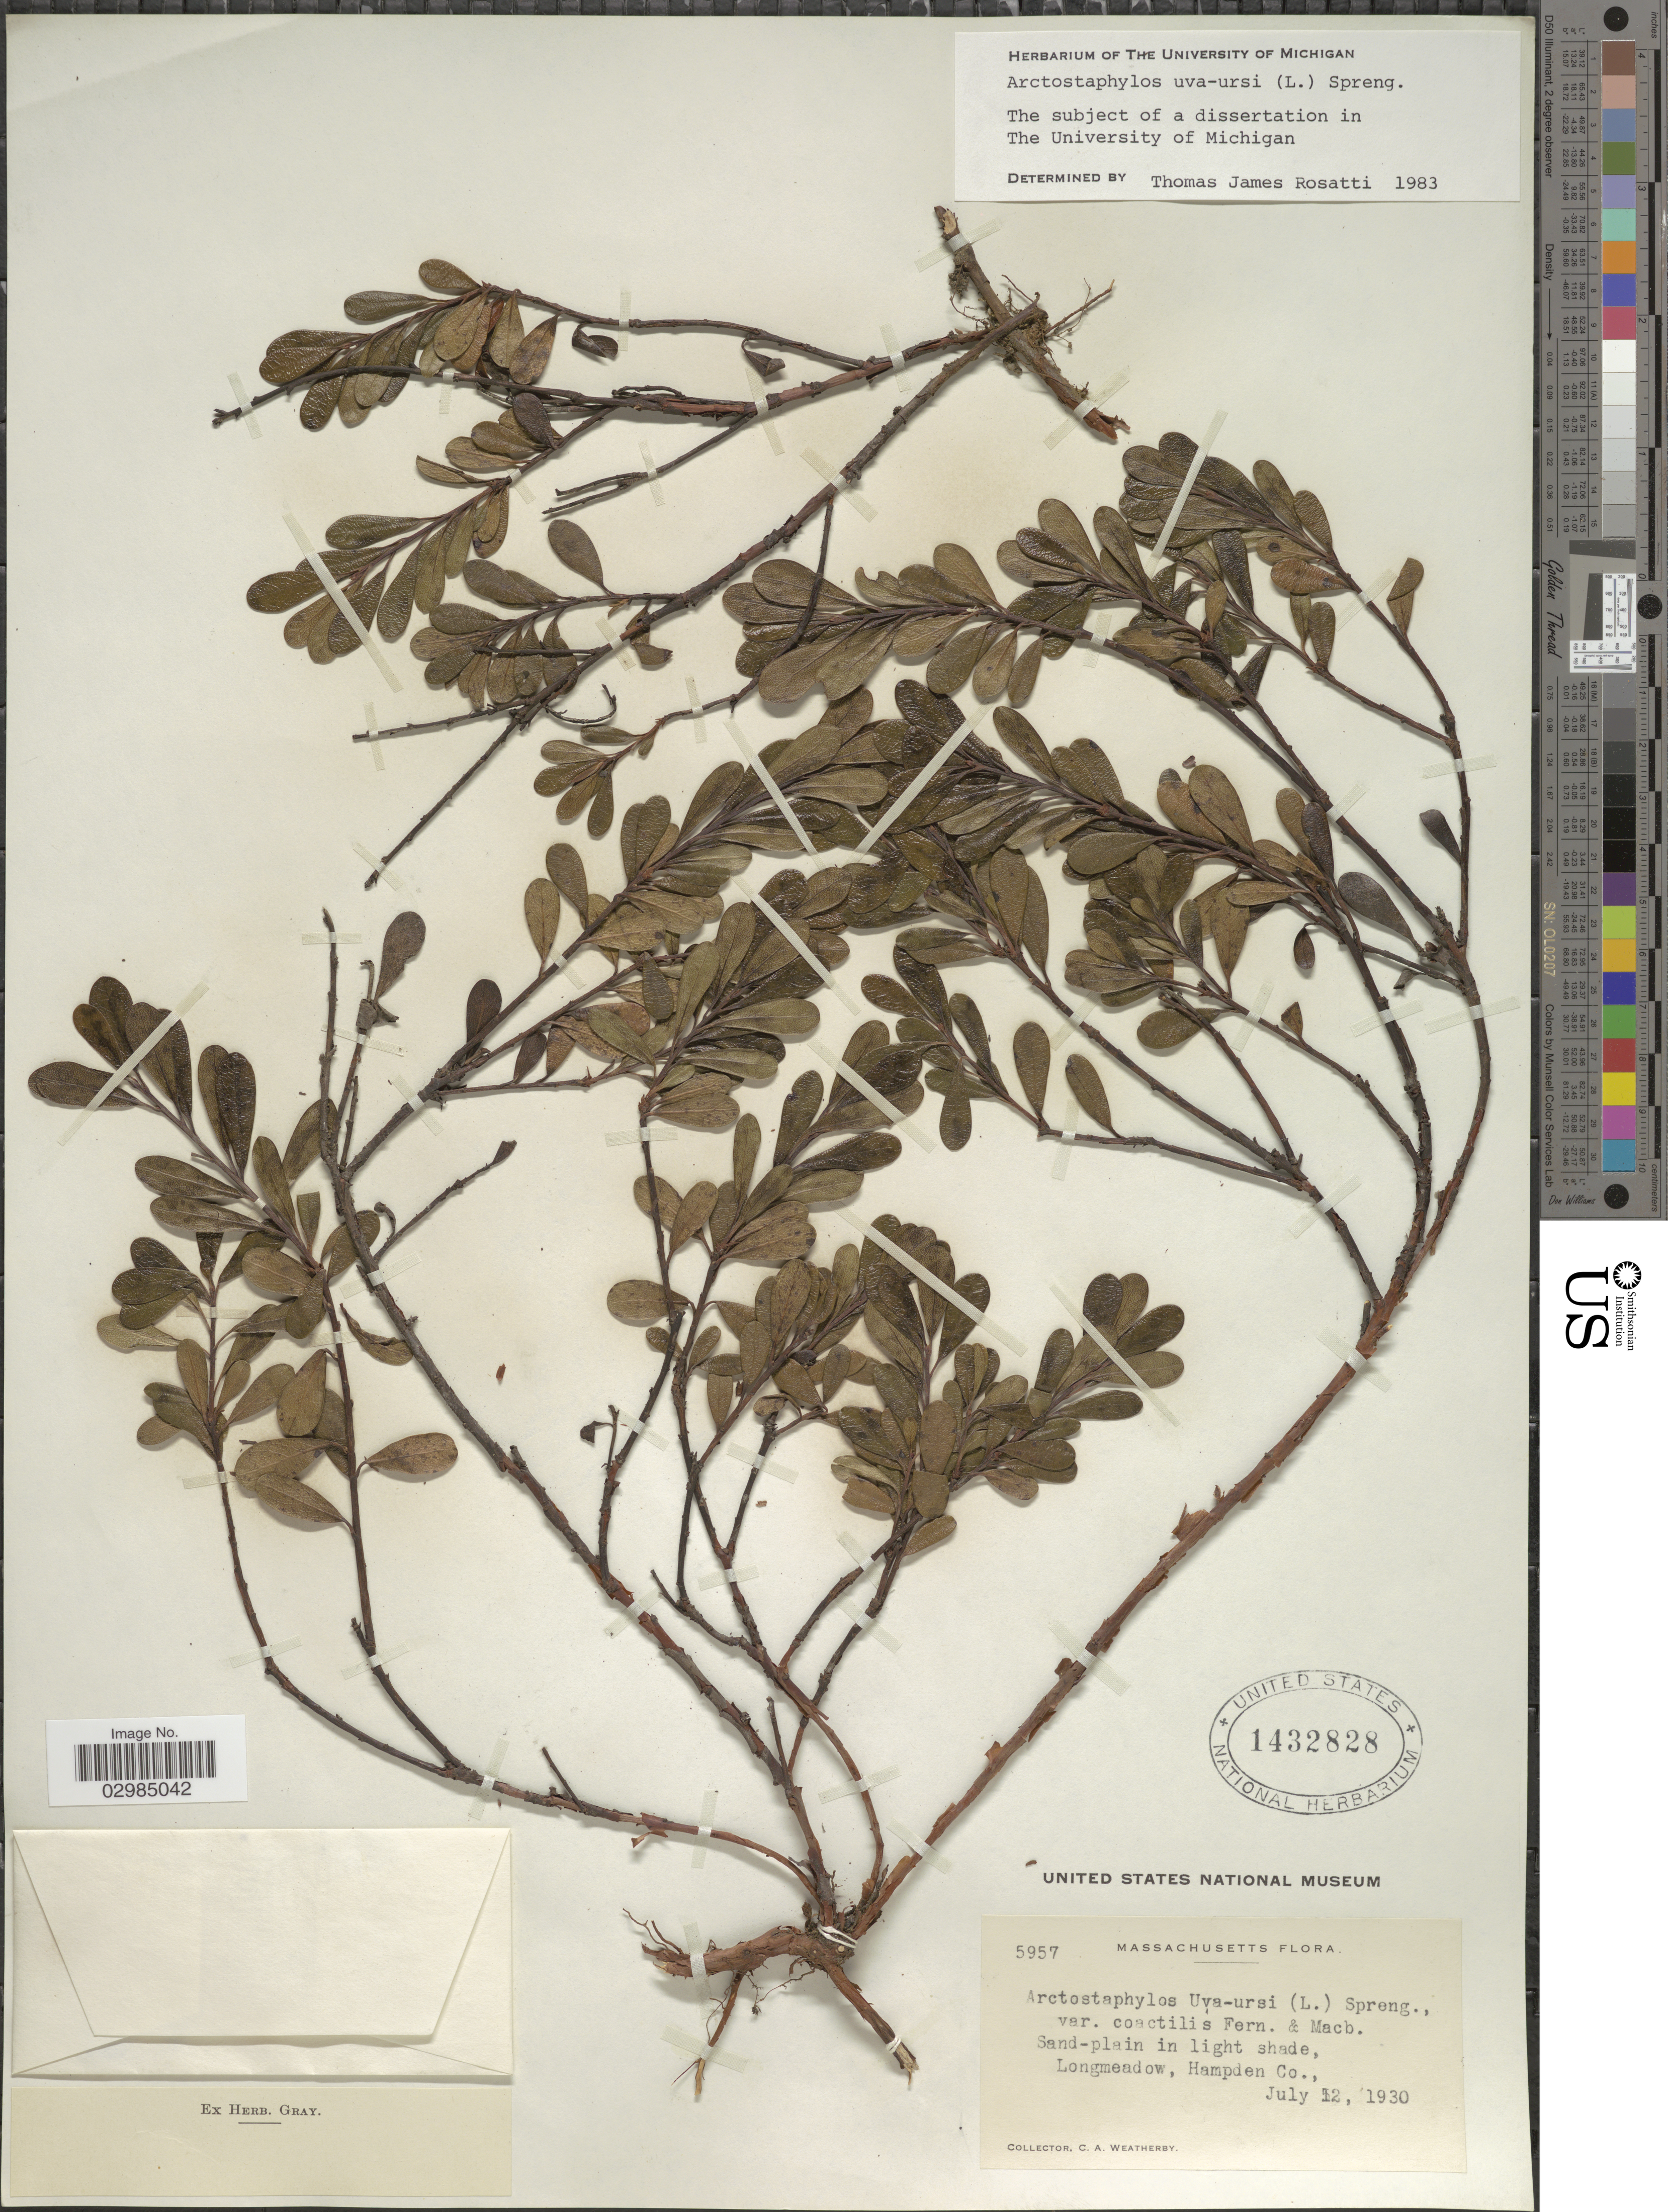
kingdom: Plantae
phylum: Tracheophyta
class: Magnoliopsida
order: Ericales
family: Ericaceae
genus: Arctostaphylos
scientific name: Arctostaphylos uva-ursi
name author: (L.) Spreng.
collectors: C. A. Weatherby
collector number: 5957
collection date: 1930-07-12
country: United States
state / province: Massachusetts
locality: Longmeadow, Hampden Co.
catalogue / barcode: US 1432828